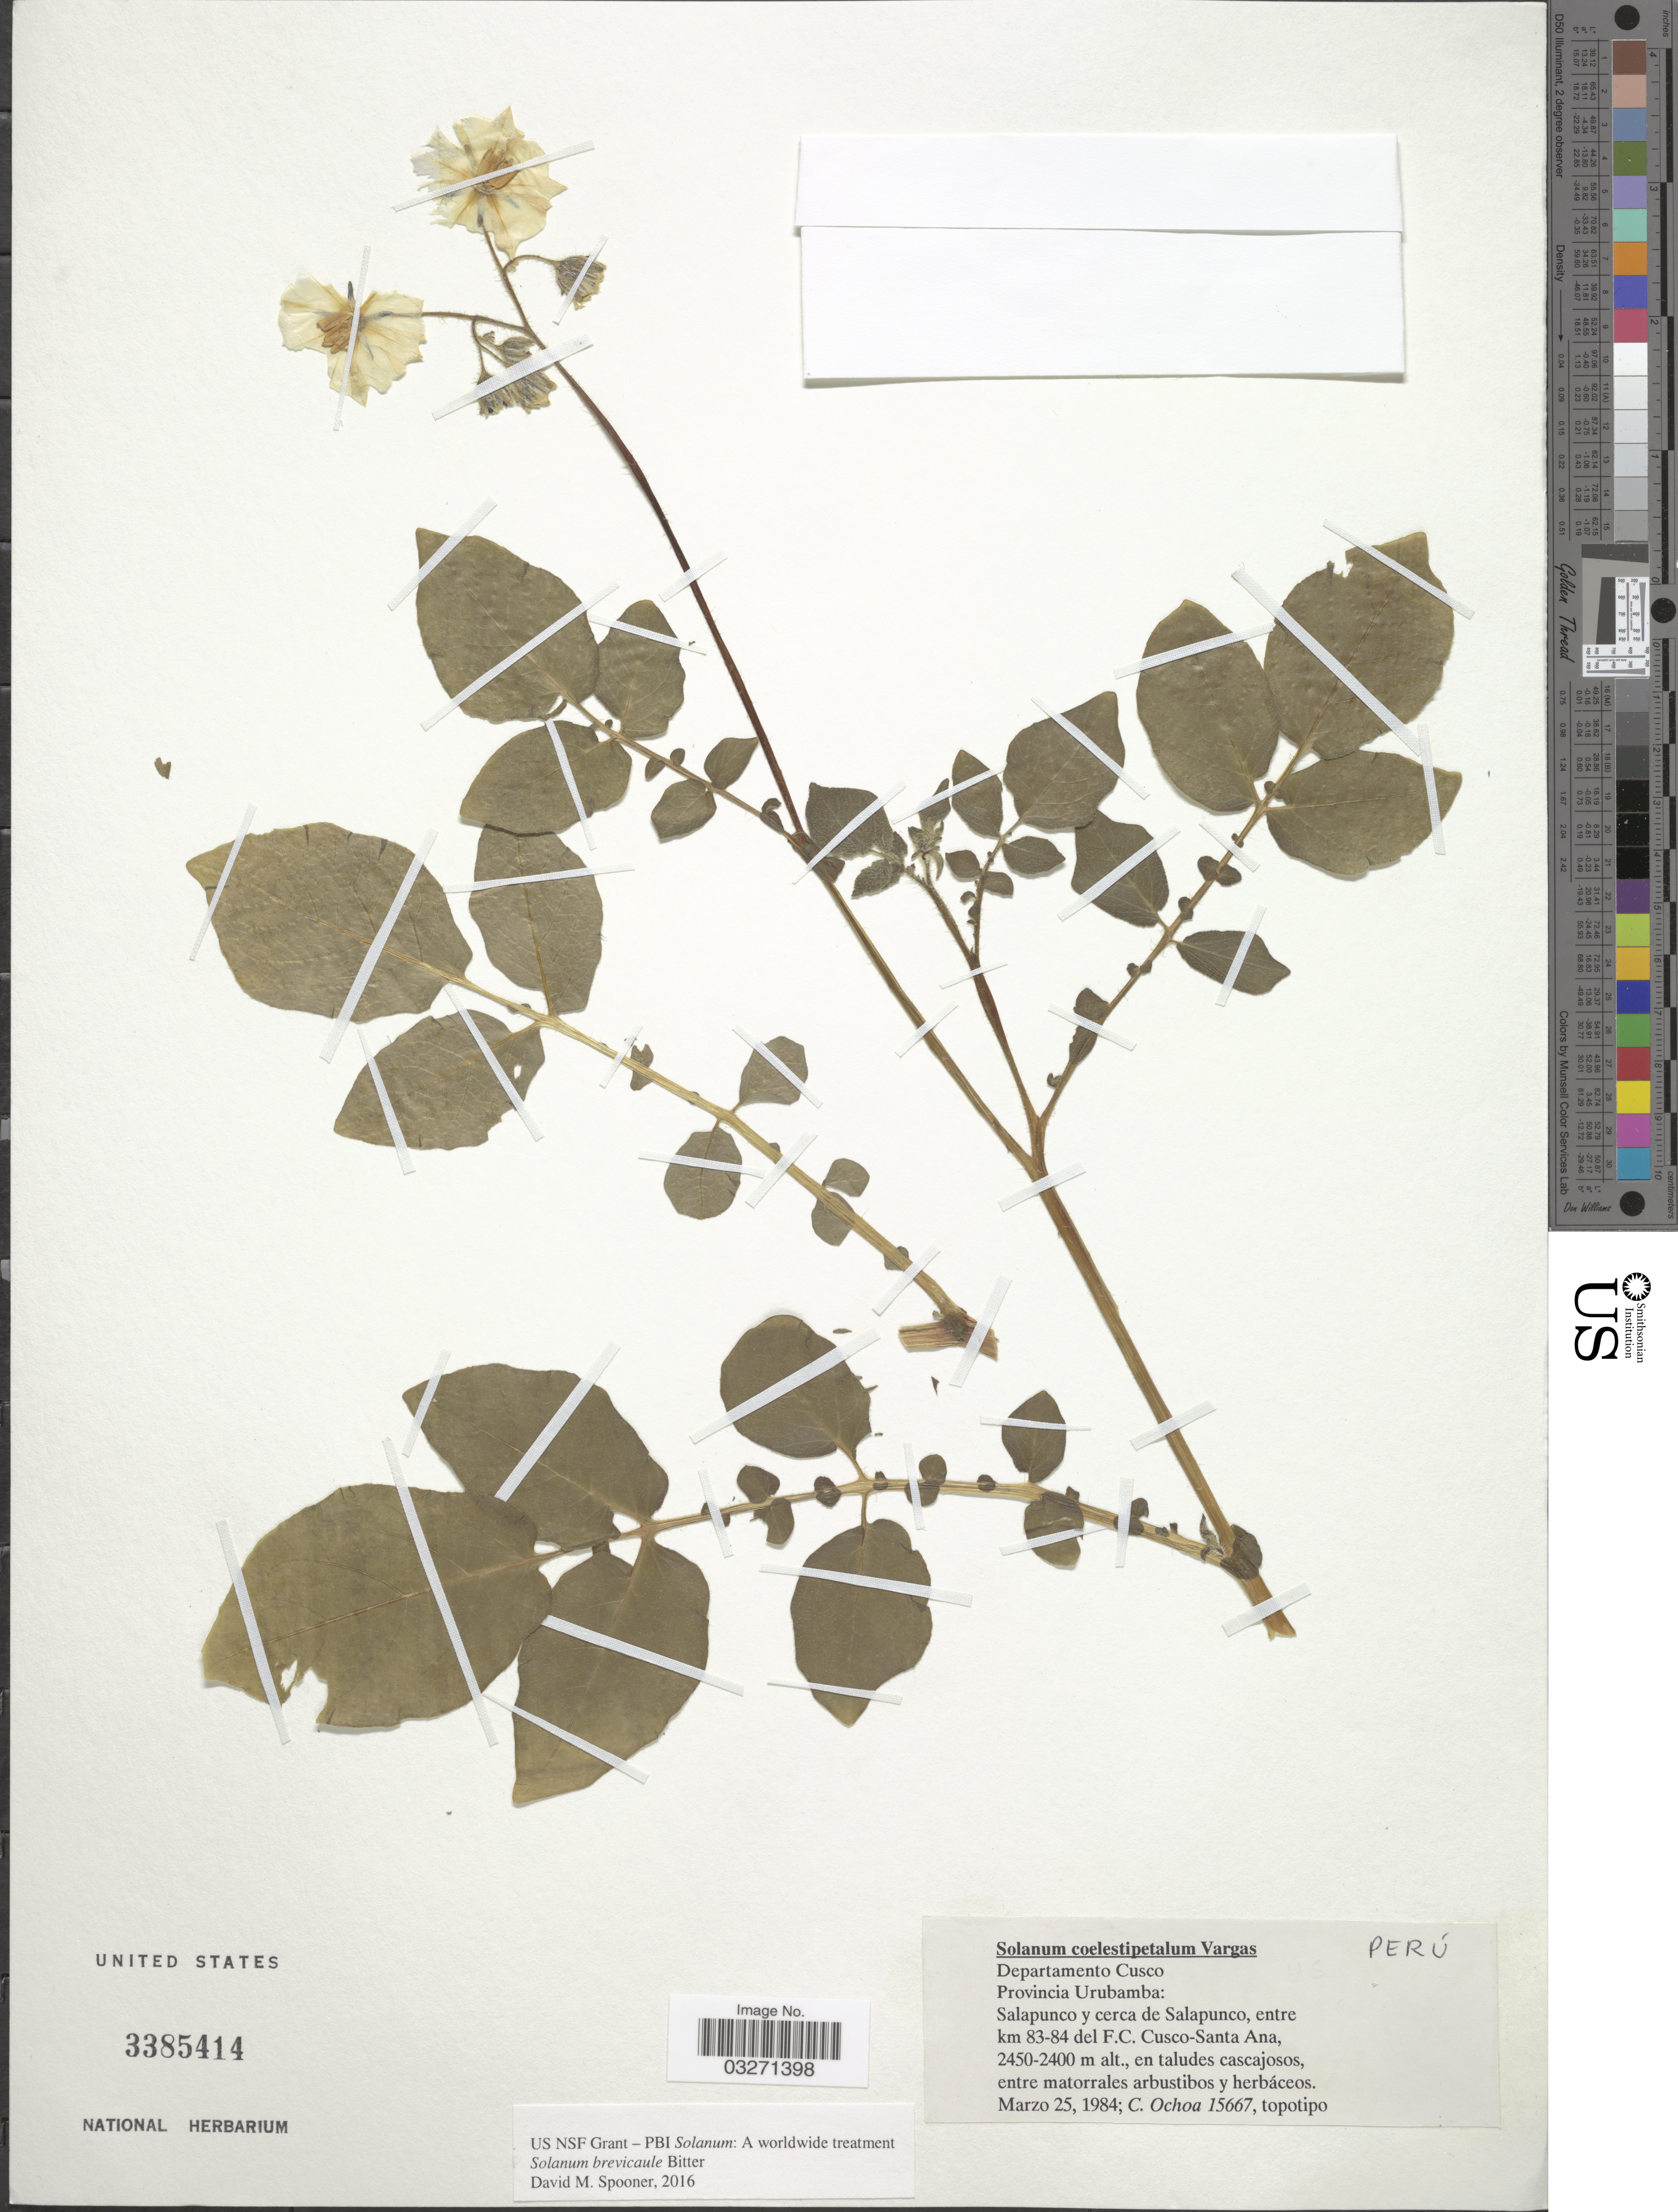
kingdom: Plantae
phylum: Tracheophyta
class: Magnoliopsida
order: Solanales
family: Solanaceae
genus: Solanum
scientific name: Solanum brevicaule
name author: Bitter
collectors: C. Ochoa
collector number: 15667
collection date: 1984-03-25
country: Peru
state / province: Cusco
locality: Provincia Urubamba: Salapunco y cerca de Salapunco, entre km 83-84 del F.C. Cusco-Santa Ana.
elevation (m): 2400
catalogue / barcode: US 3385414